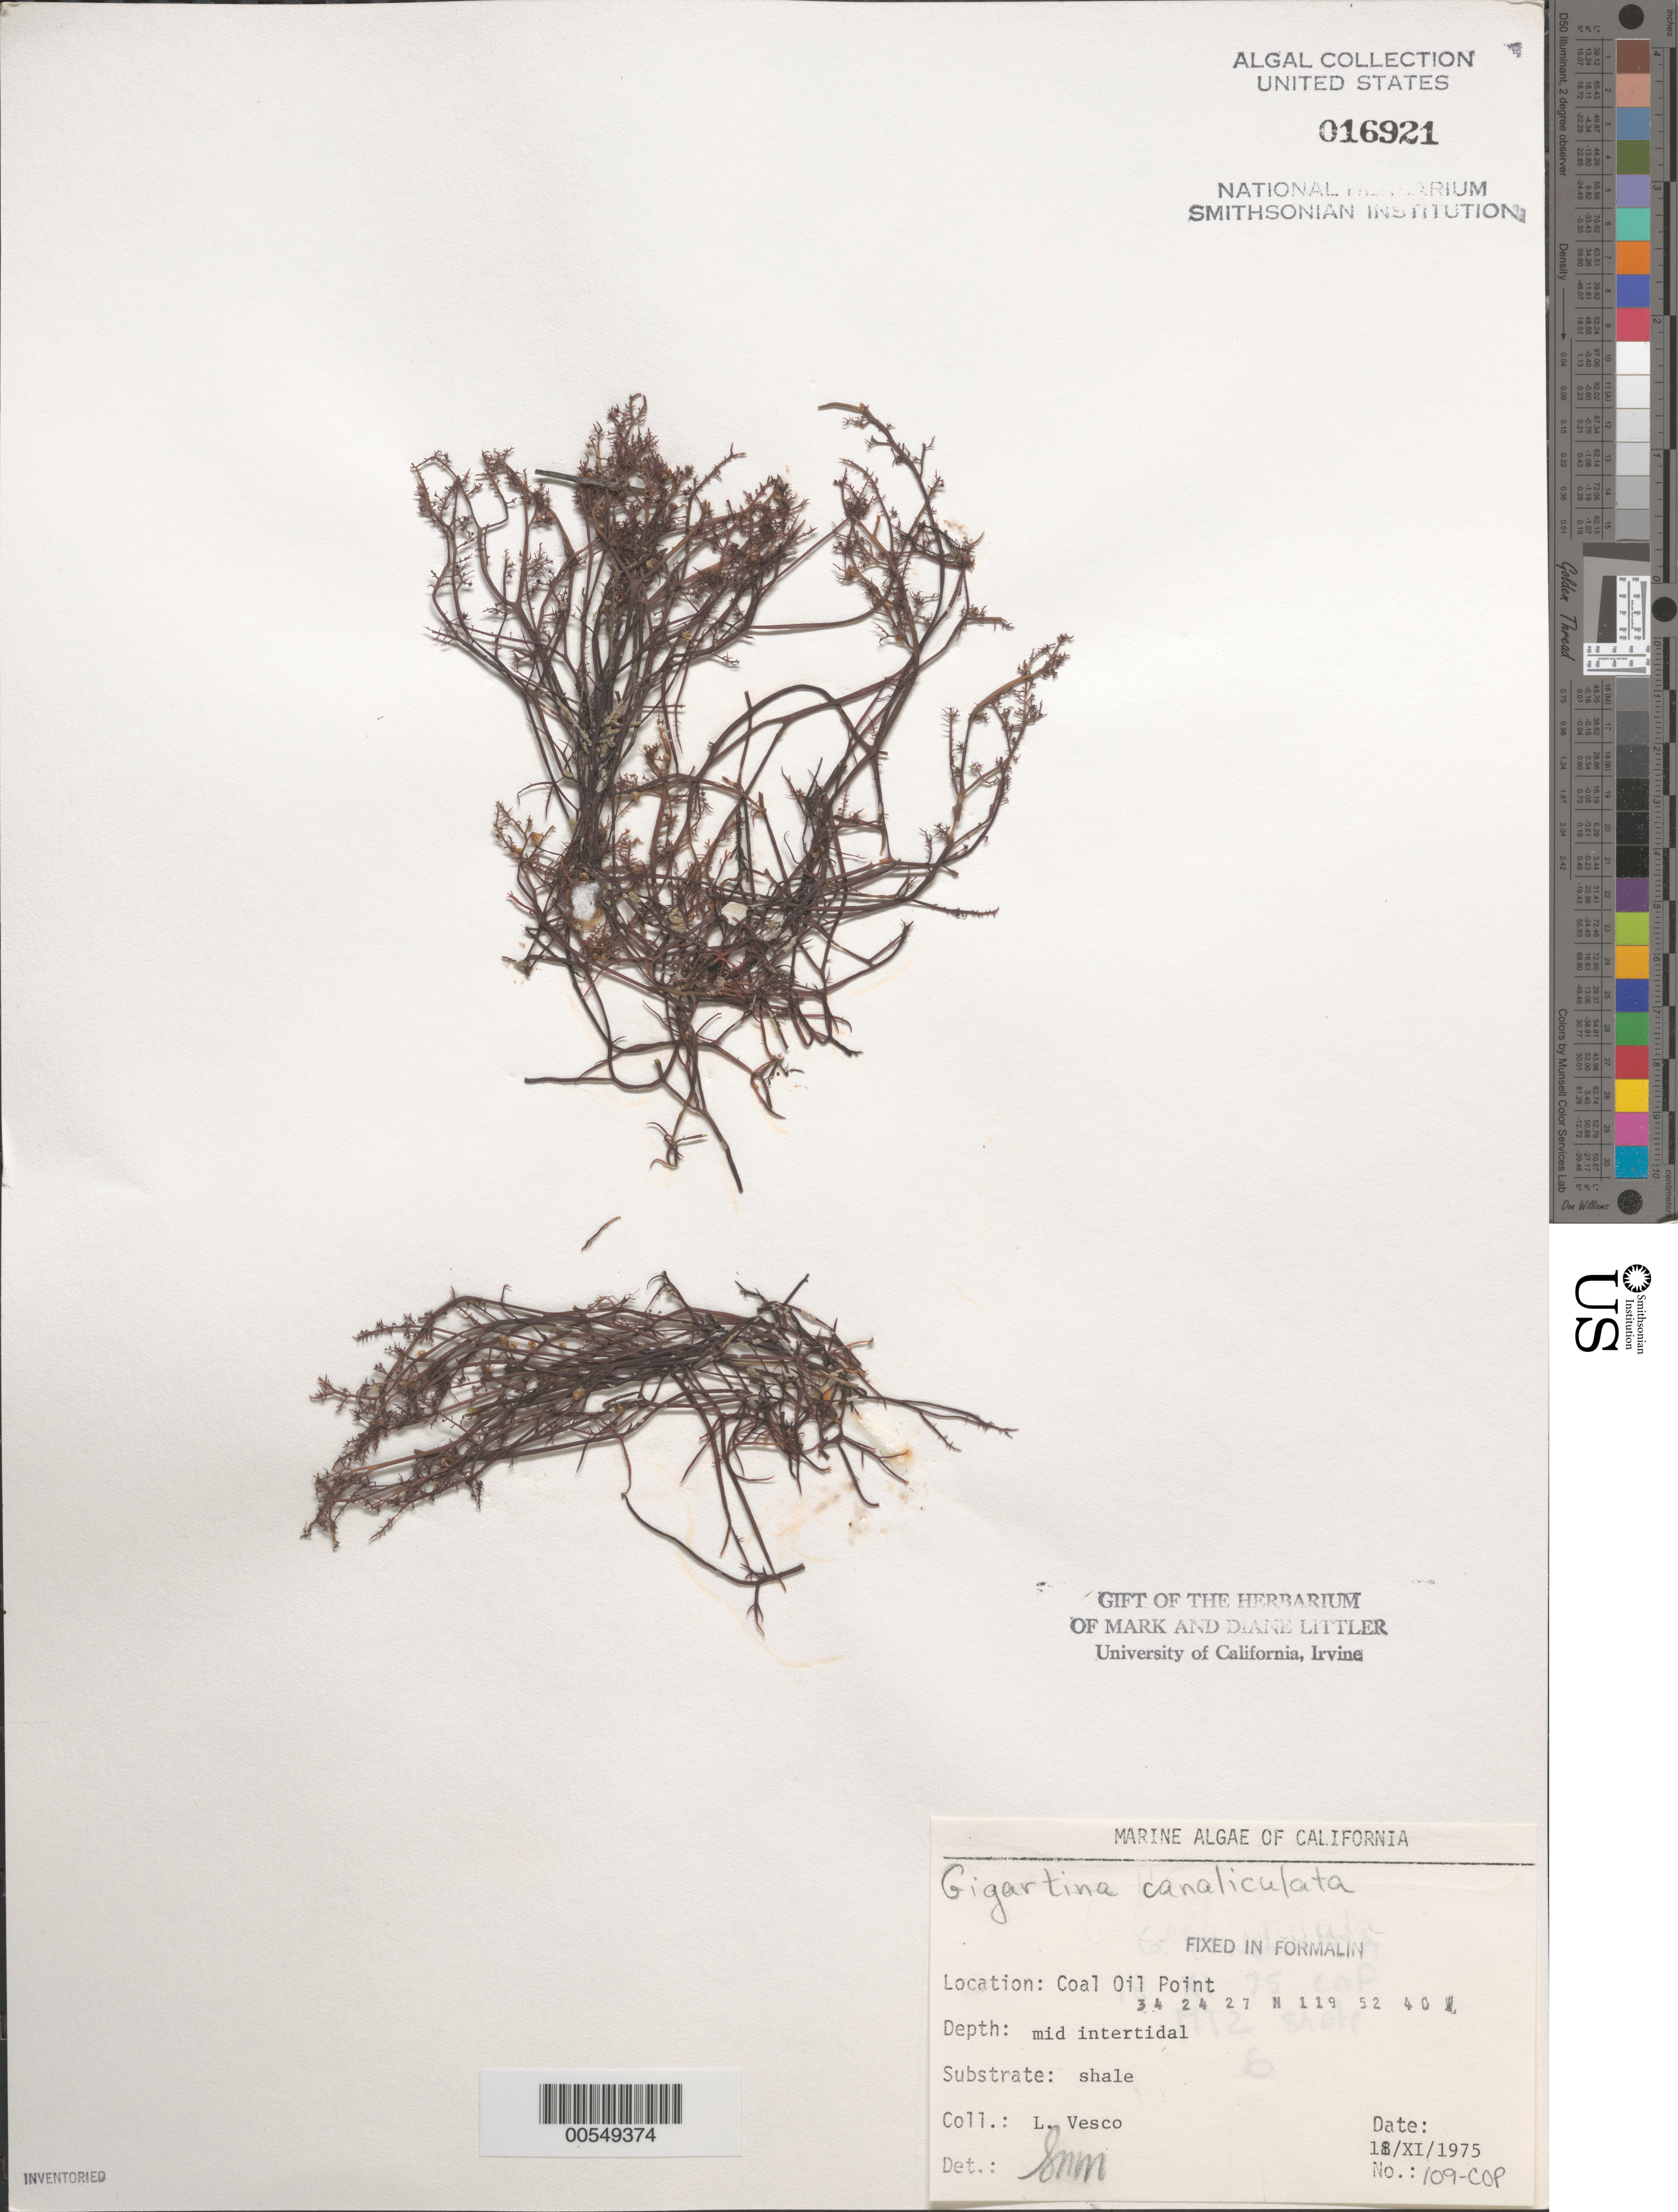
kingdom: Plantae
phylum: Rhodophyta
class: Florideophyceae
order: Gigartinales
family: Gigartinaceae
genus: Chondracanthus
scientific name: Chondracanthus canaliculatus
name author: (Harv.) Guiry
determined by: Algae name updating Project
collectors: L. Vesco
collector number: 109-cop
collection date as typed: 18 Nov 1975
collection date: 1975-11-18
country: United States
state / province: California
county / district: Santa Barbara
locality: Coal Oil Point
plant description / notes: BLM-SOCALBIGHT Rocky Intertidal Survey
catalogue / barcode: US 16921